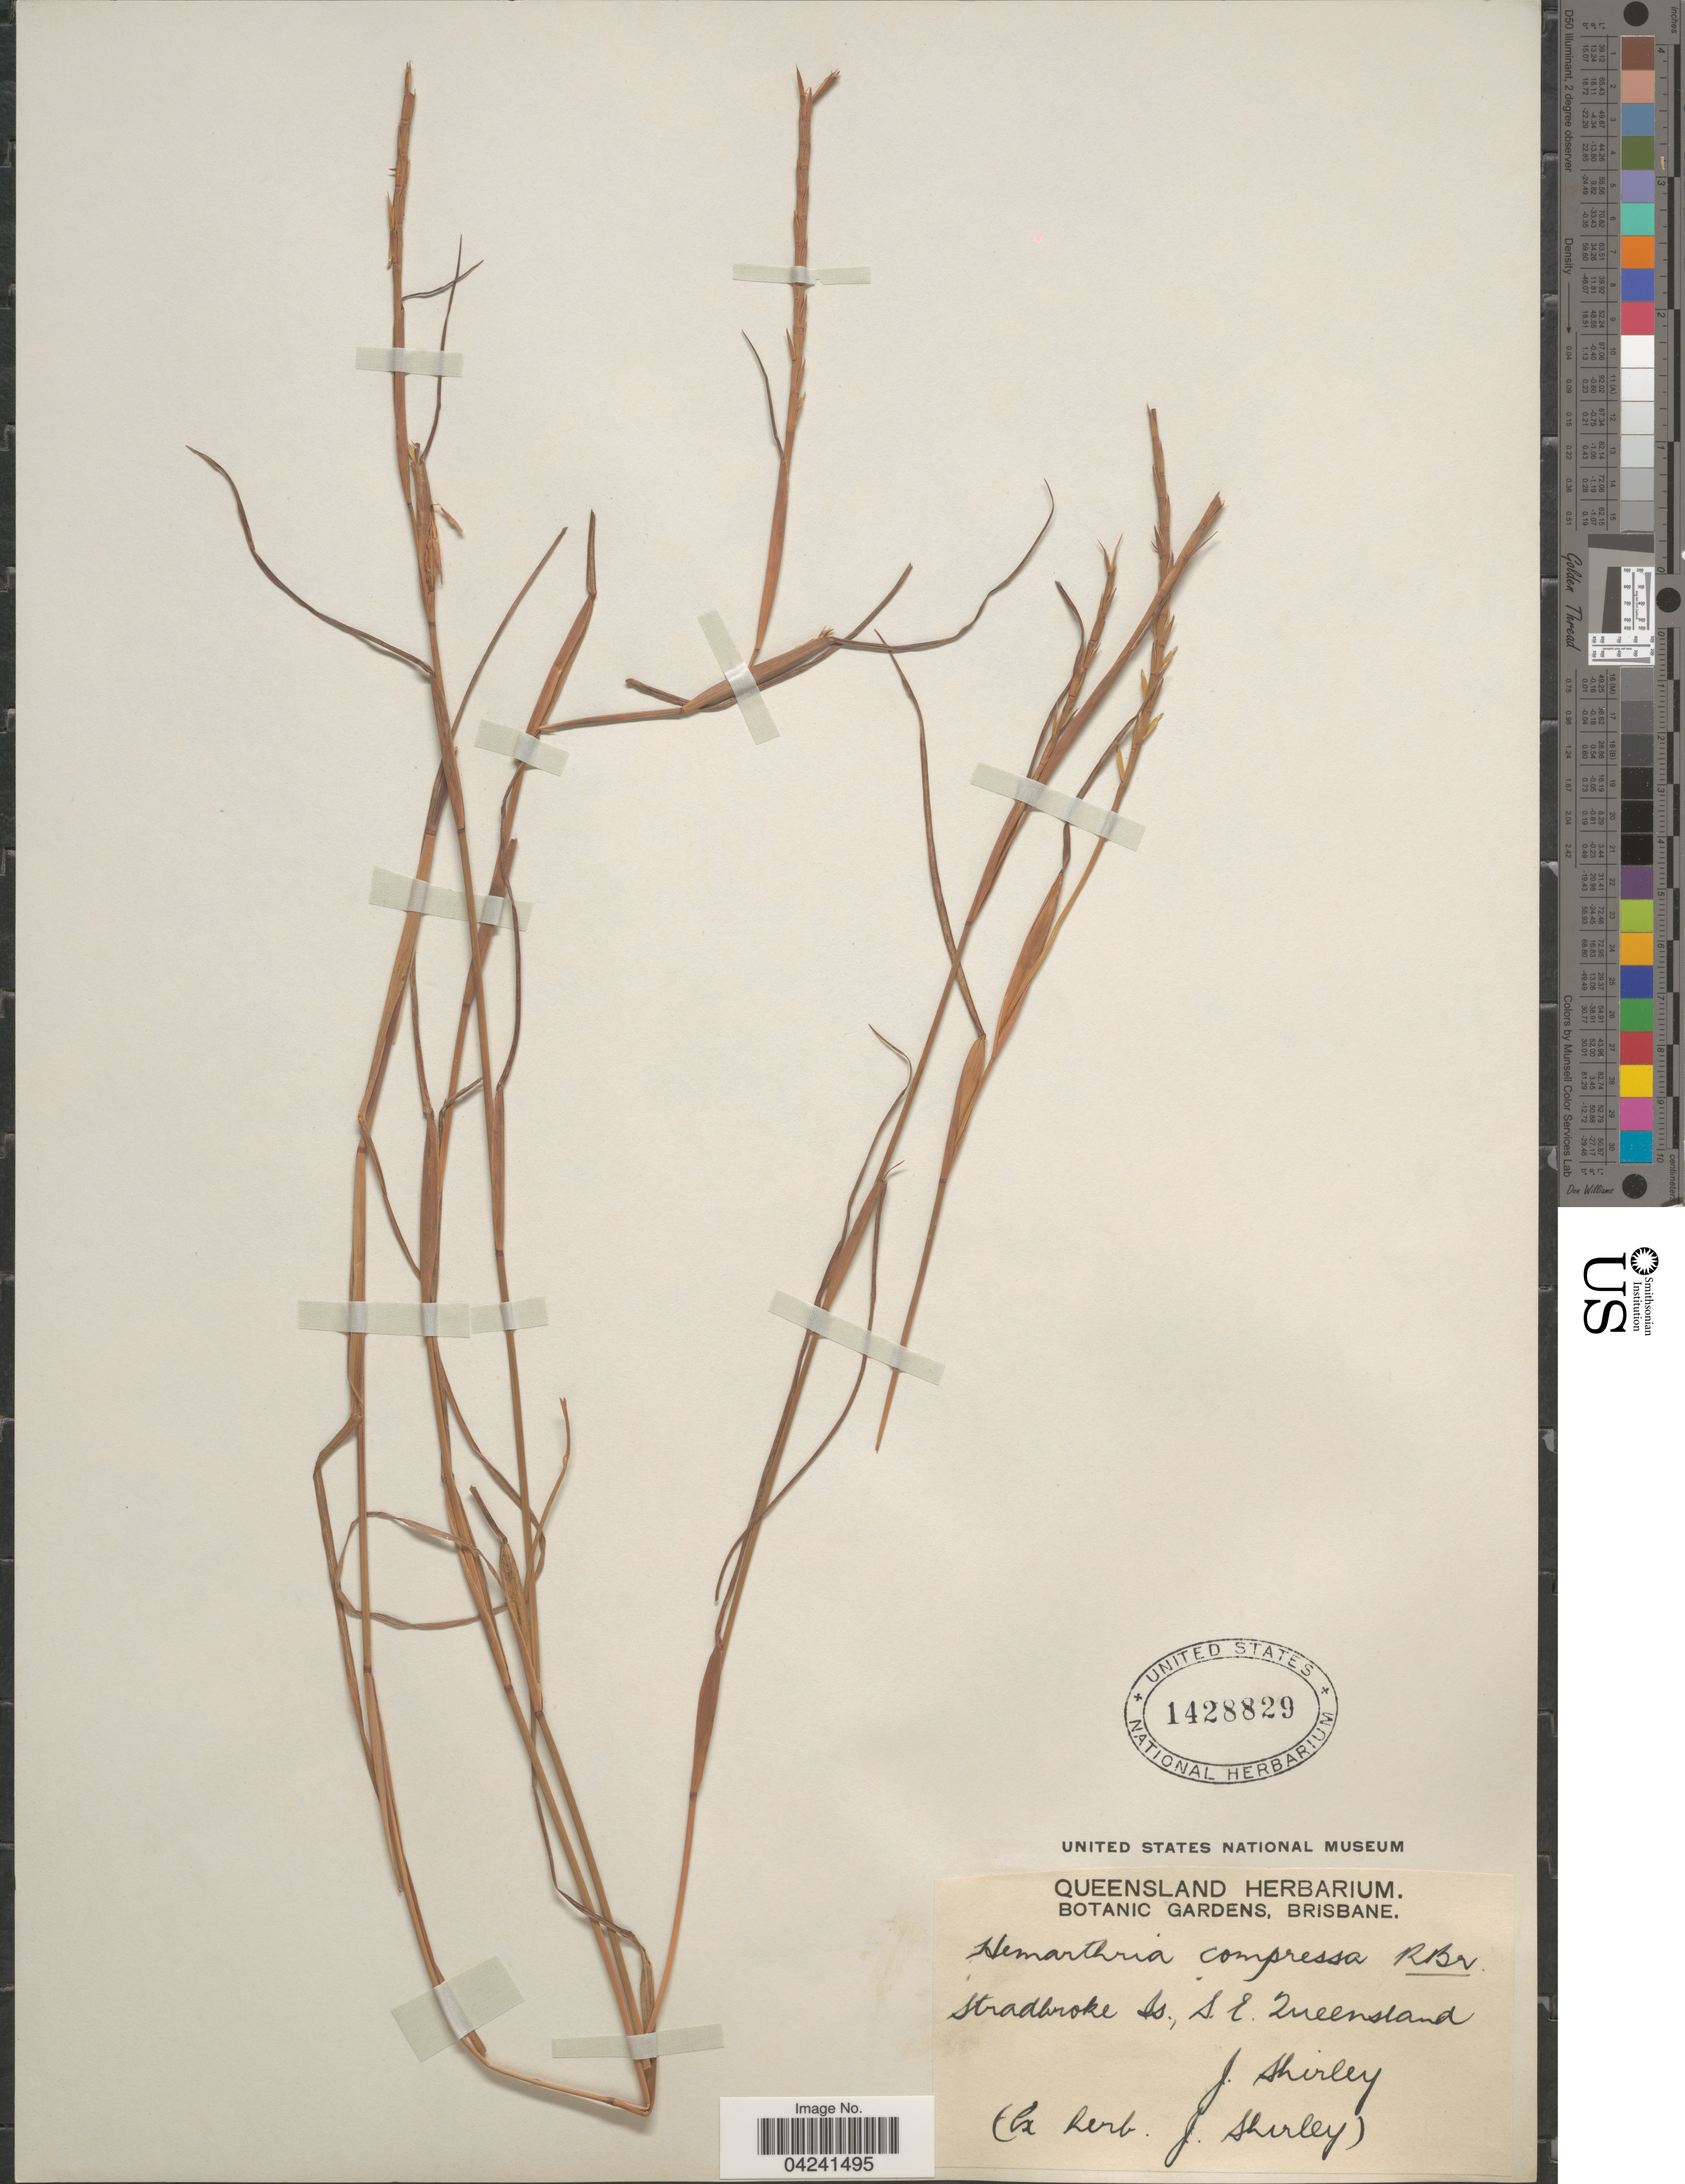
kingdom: Plantae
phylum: Tracheophyta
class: Liliopsida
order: Poales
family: Poaceae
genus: Hemarthria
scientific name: Hemarthria altissima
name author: (Poir.) Stapf & C. E. Hubb.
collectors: J. Shirley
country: Australia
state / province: Queensland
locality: Stradbroke Is., S. E. Queensland.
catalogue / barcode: US 1428829